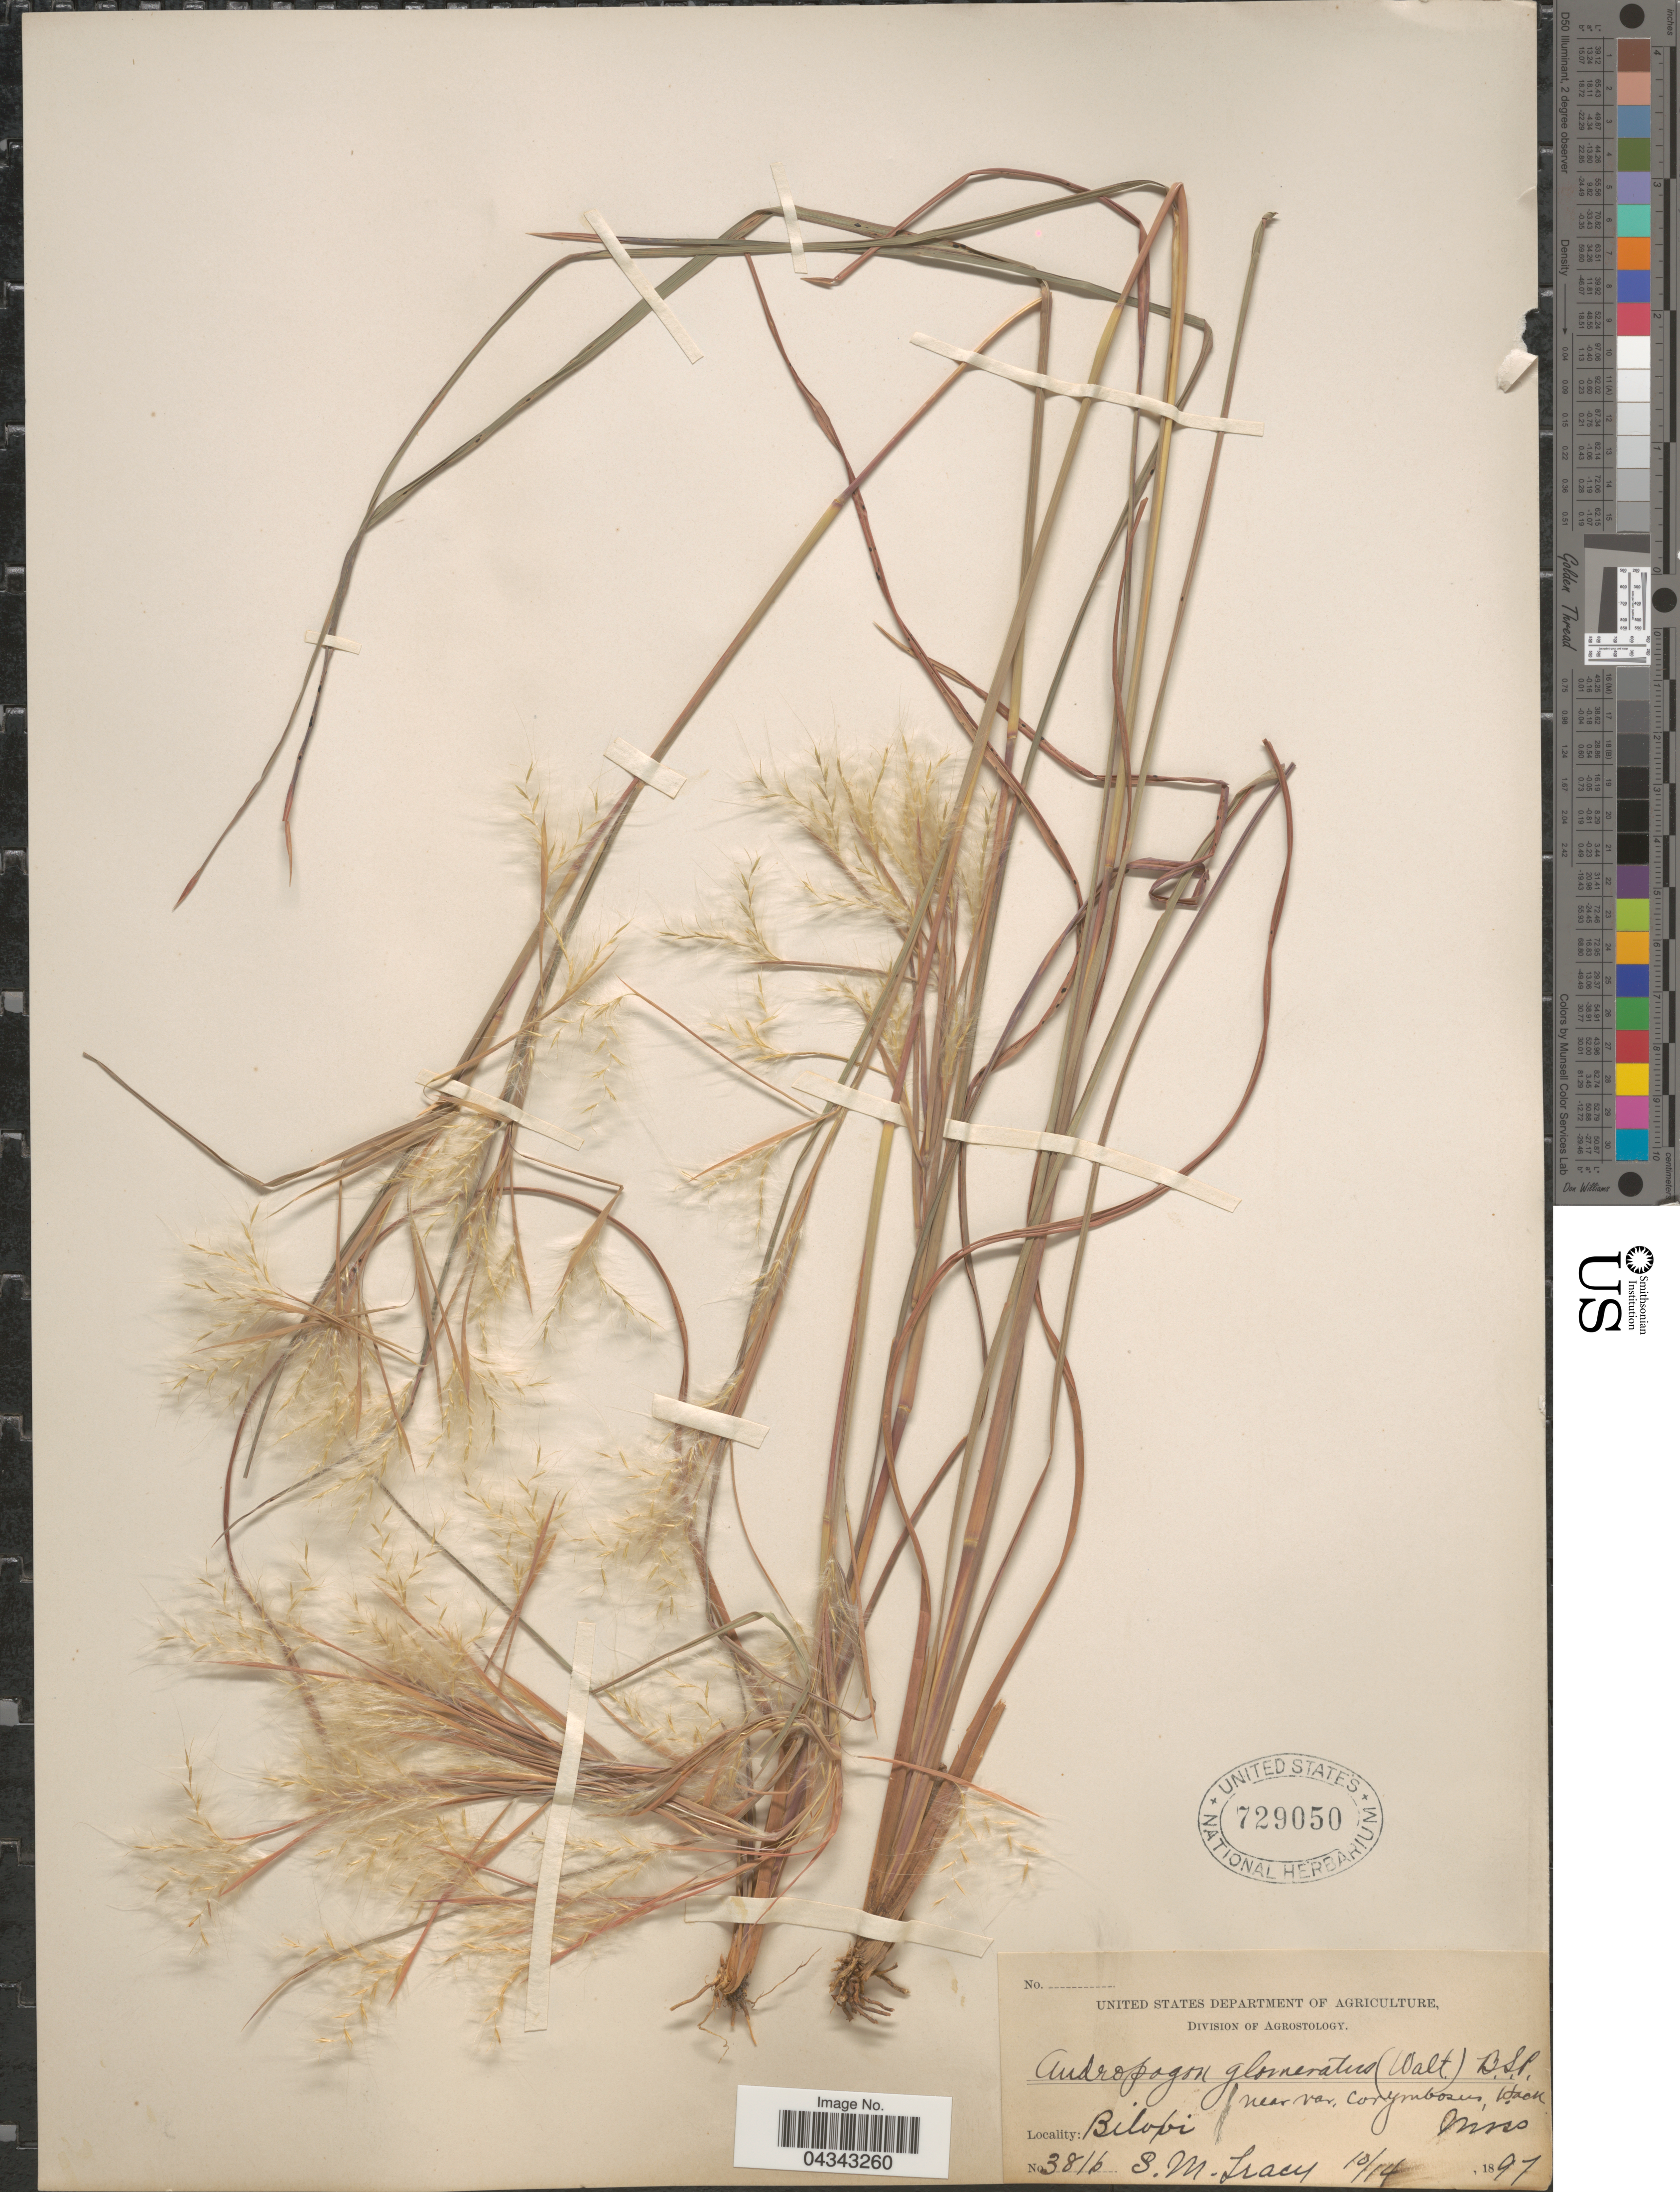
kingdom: Plantae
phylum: Tracheophyta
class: Liliopsida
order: Poales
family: Poaceae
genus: Andropogon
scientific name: Andropogon glomeratus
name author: (Walter) Britton, Stearns & Poggenb.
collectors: S. M. Tracy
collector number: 3816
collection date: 1897-10-14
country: United States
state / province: Mississippi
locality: Biloxi.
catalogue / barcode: US 729050